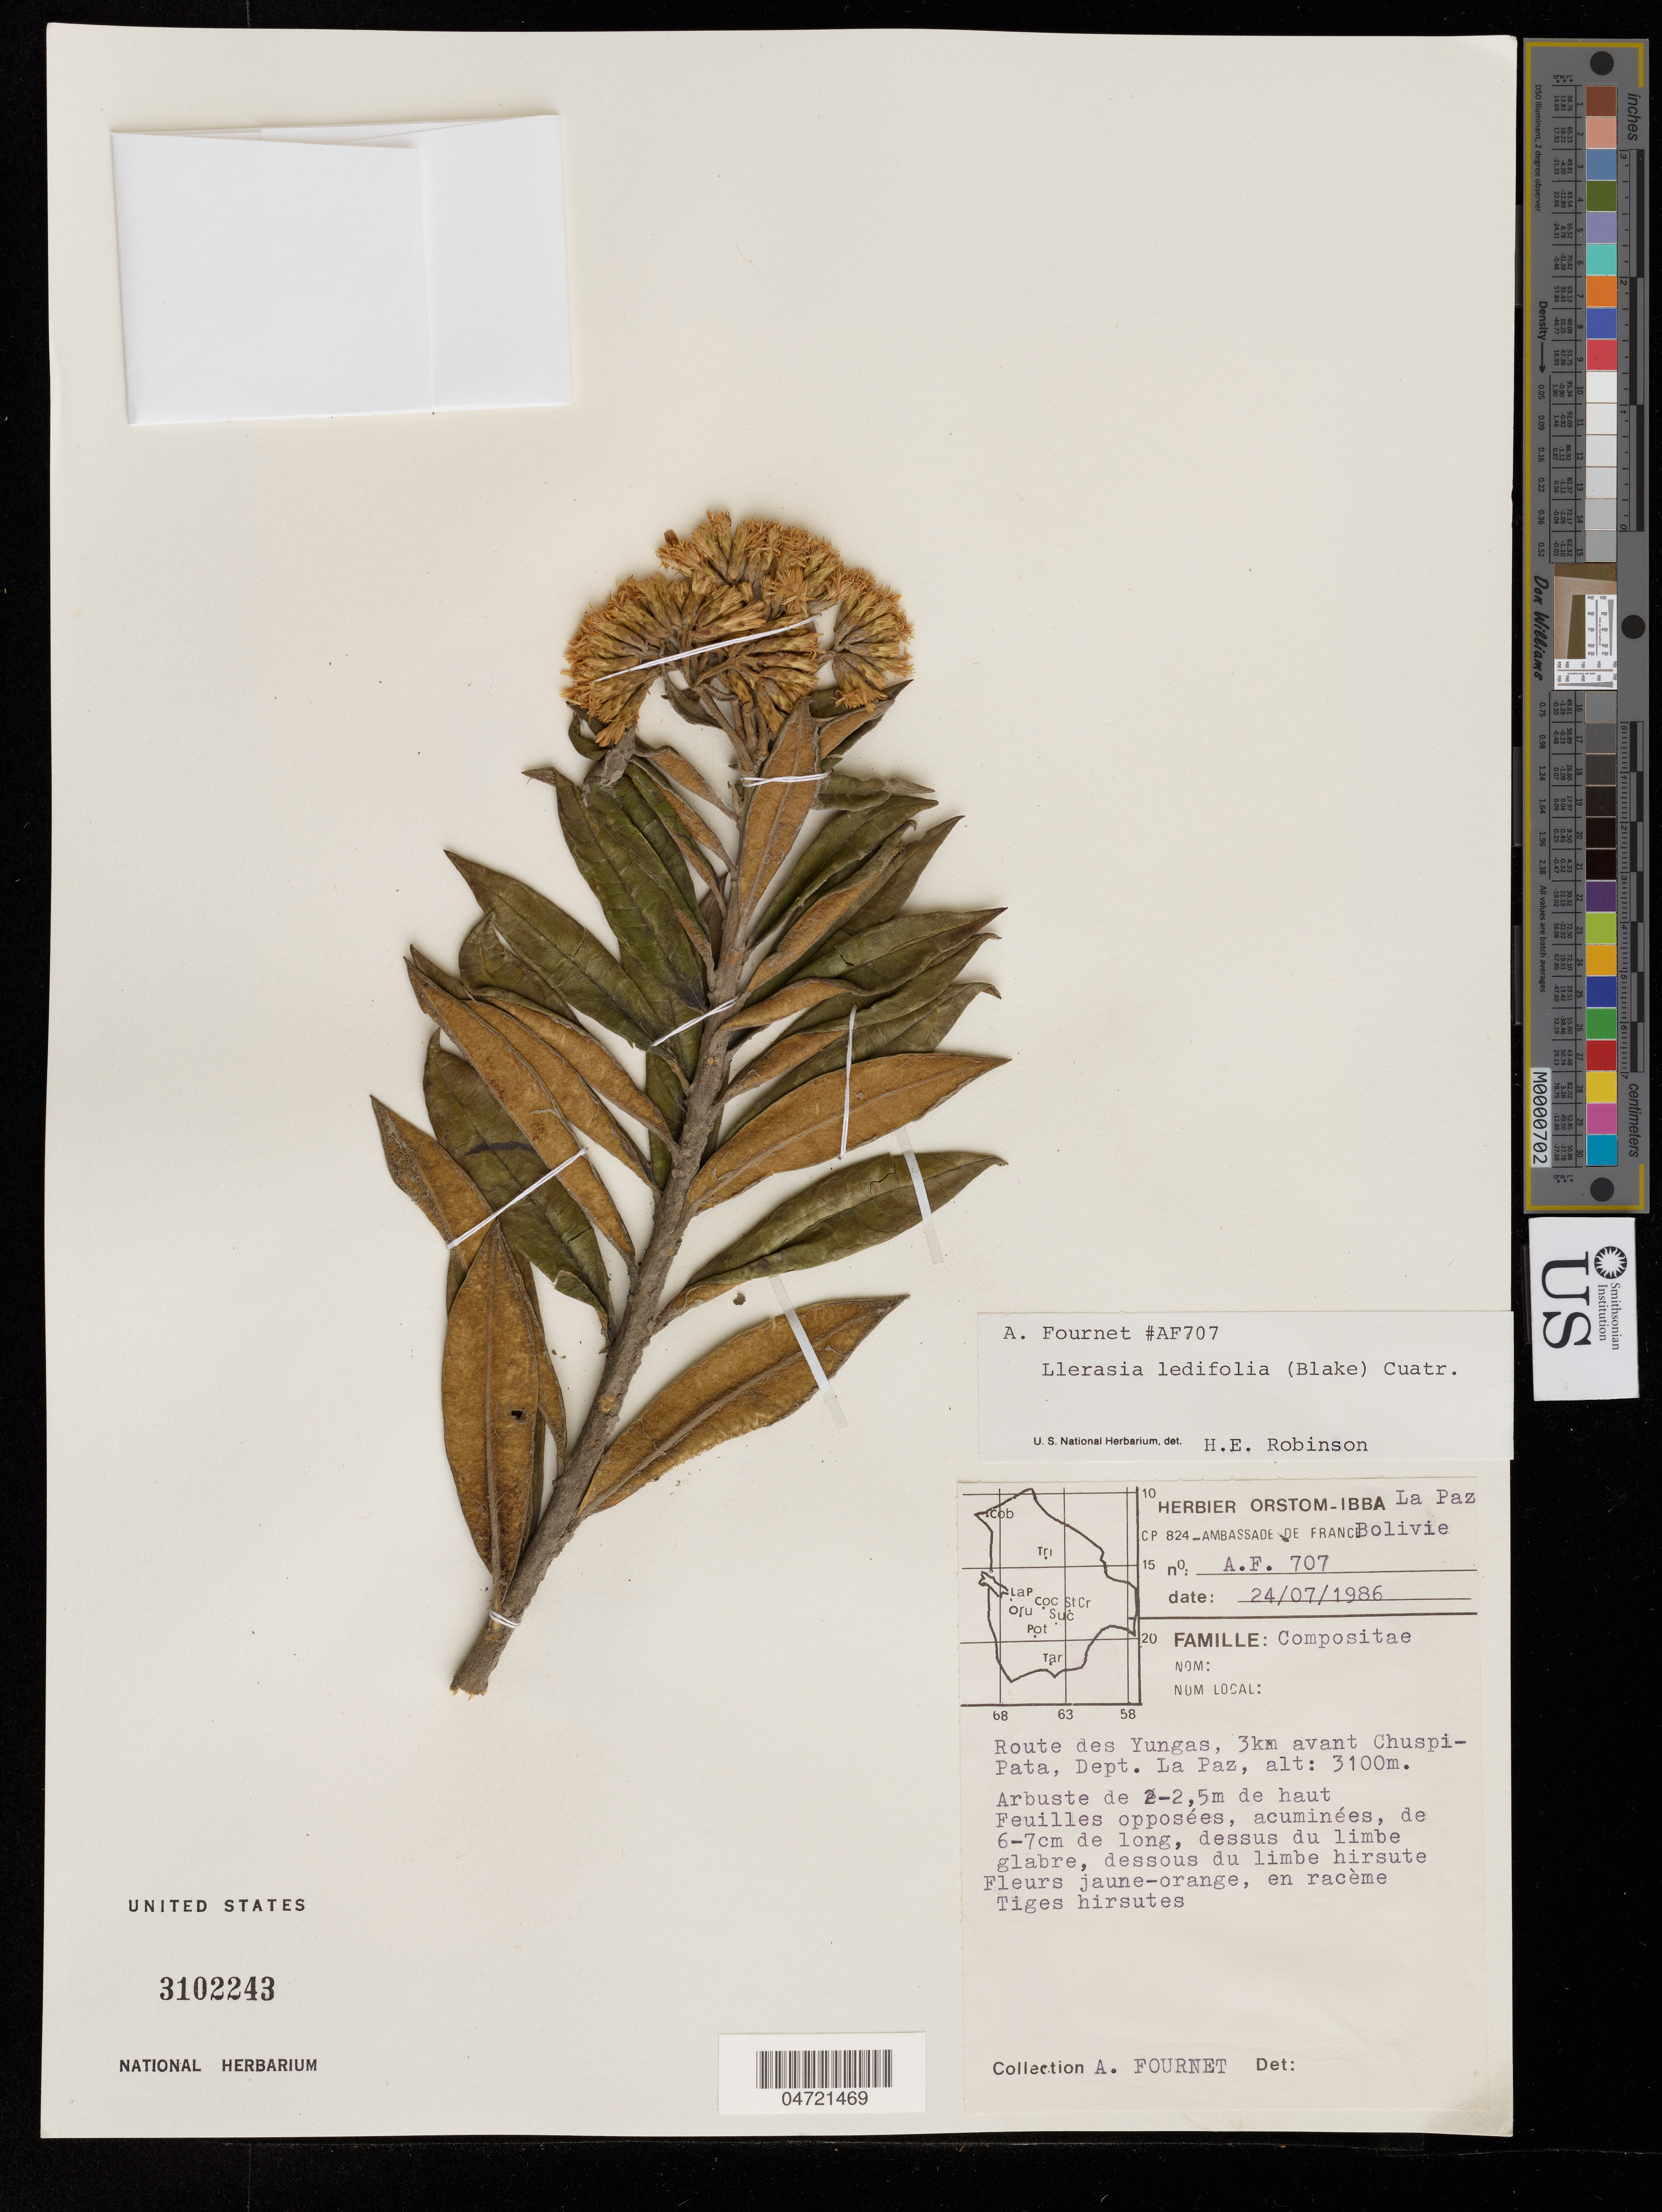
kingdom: Plantae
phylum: Tracheophyta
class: Magnoliopsida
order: Asterales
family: Asteraceae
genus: Llerasia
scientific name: Llerasia ledifolia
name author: (Blake) Cuatrec.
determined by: Robinson, Harold E., (US)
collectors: A. Fournet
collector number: AF 707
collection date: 1986-07-24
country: Bolivia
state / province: La Paz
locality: Route des Yungas, 3 km avant Chuspi-Pata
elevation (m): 3100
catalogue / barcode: US 3102243